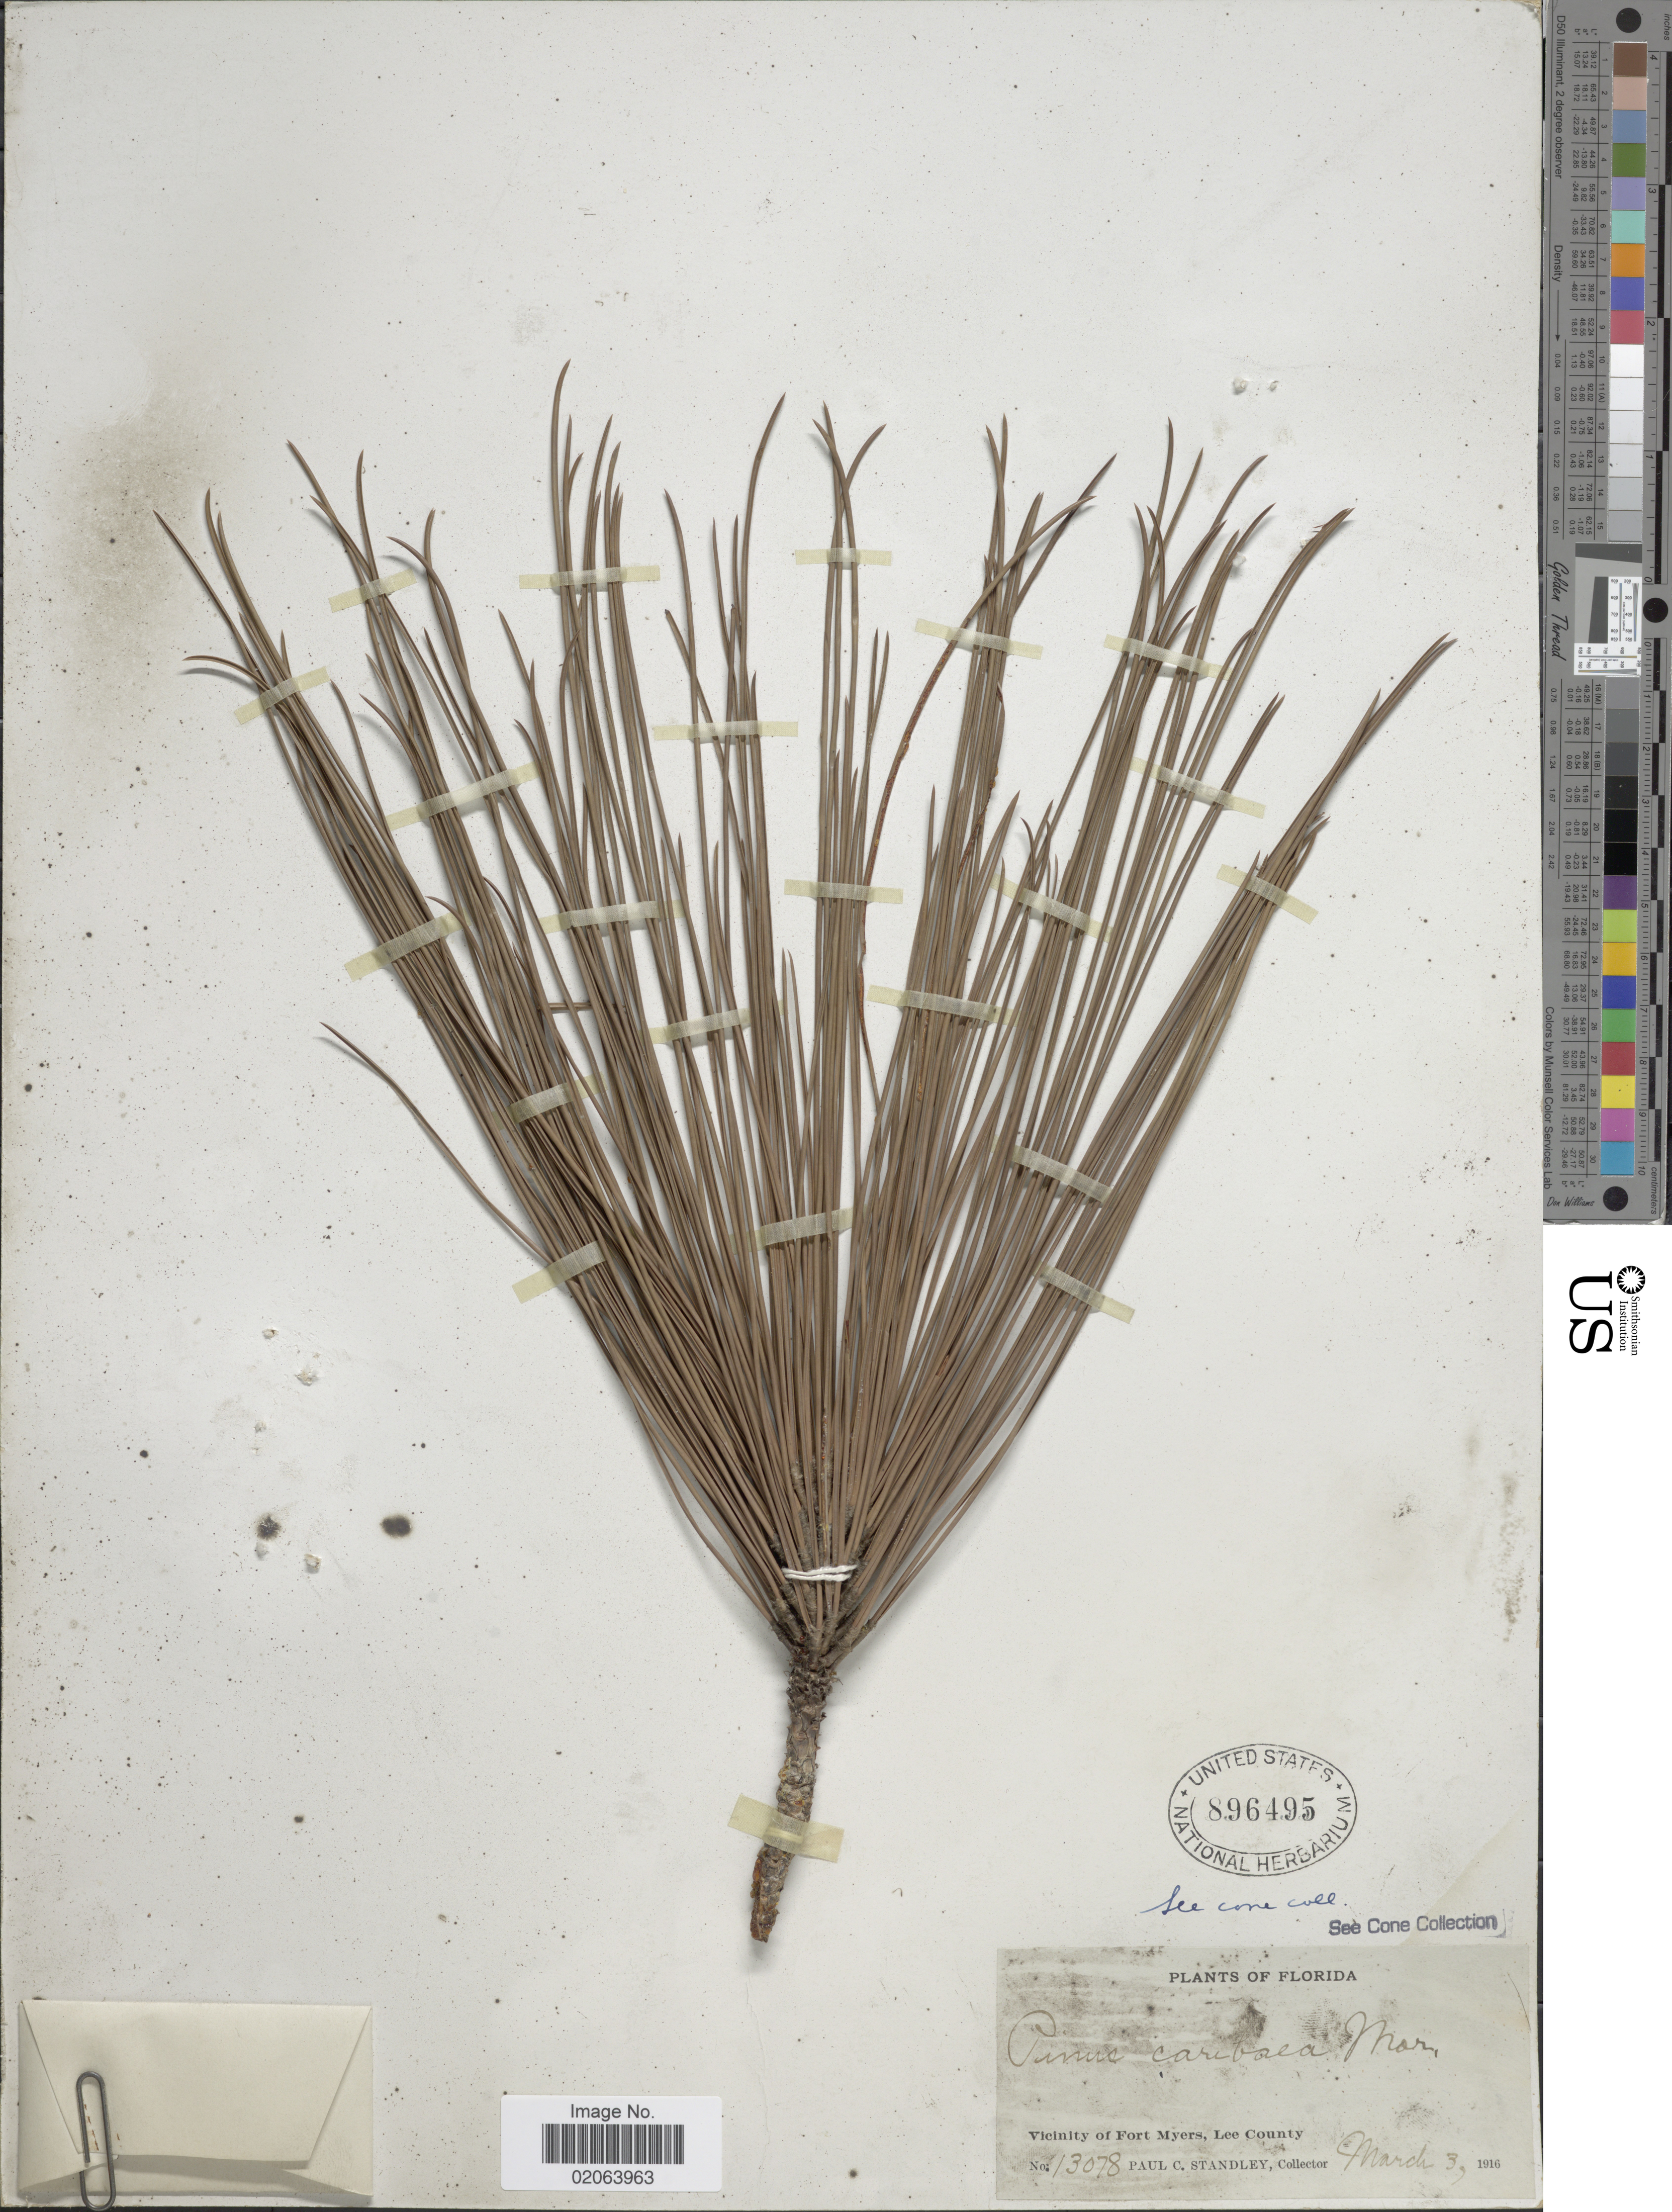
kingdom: Plantae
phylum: Tracheophyta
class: Pinopsida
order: Pinales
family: Pinaceae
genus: Pinus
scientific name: Pinus elliottii var. densa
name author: Little & K.W. Dorman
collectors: P. C. Standley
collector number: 13078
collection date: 1916-03-03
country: United States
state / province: Florida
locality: Vicinity of Fort Myers, Lee County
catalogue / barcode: US 896495